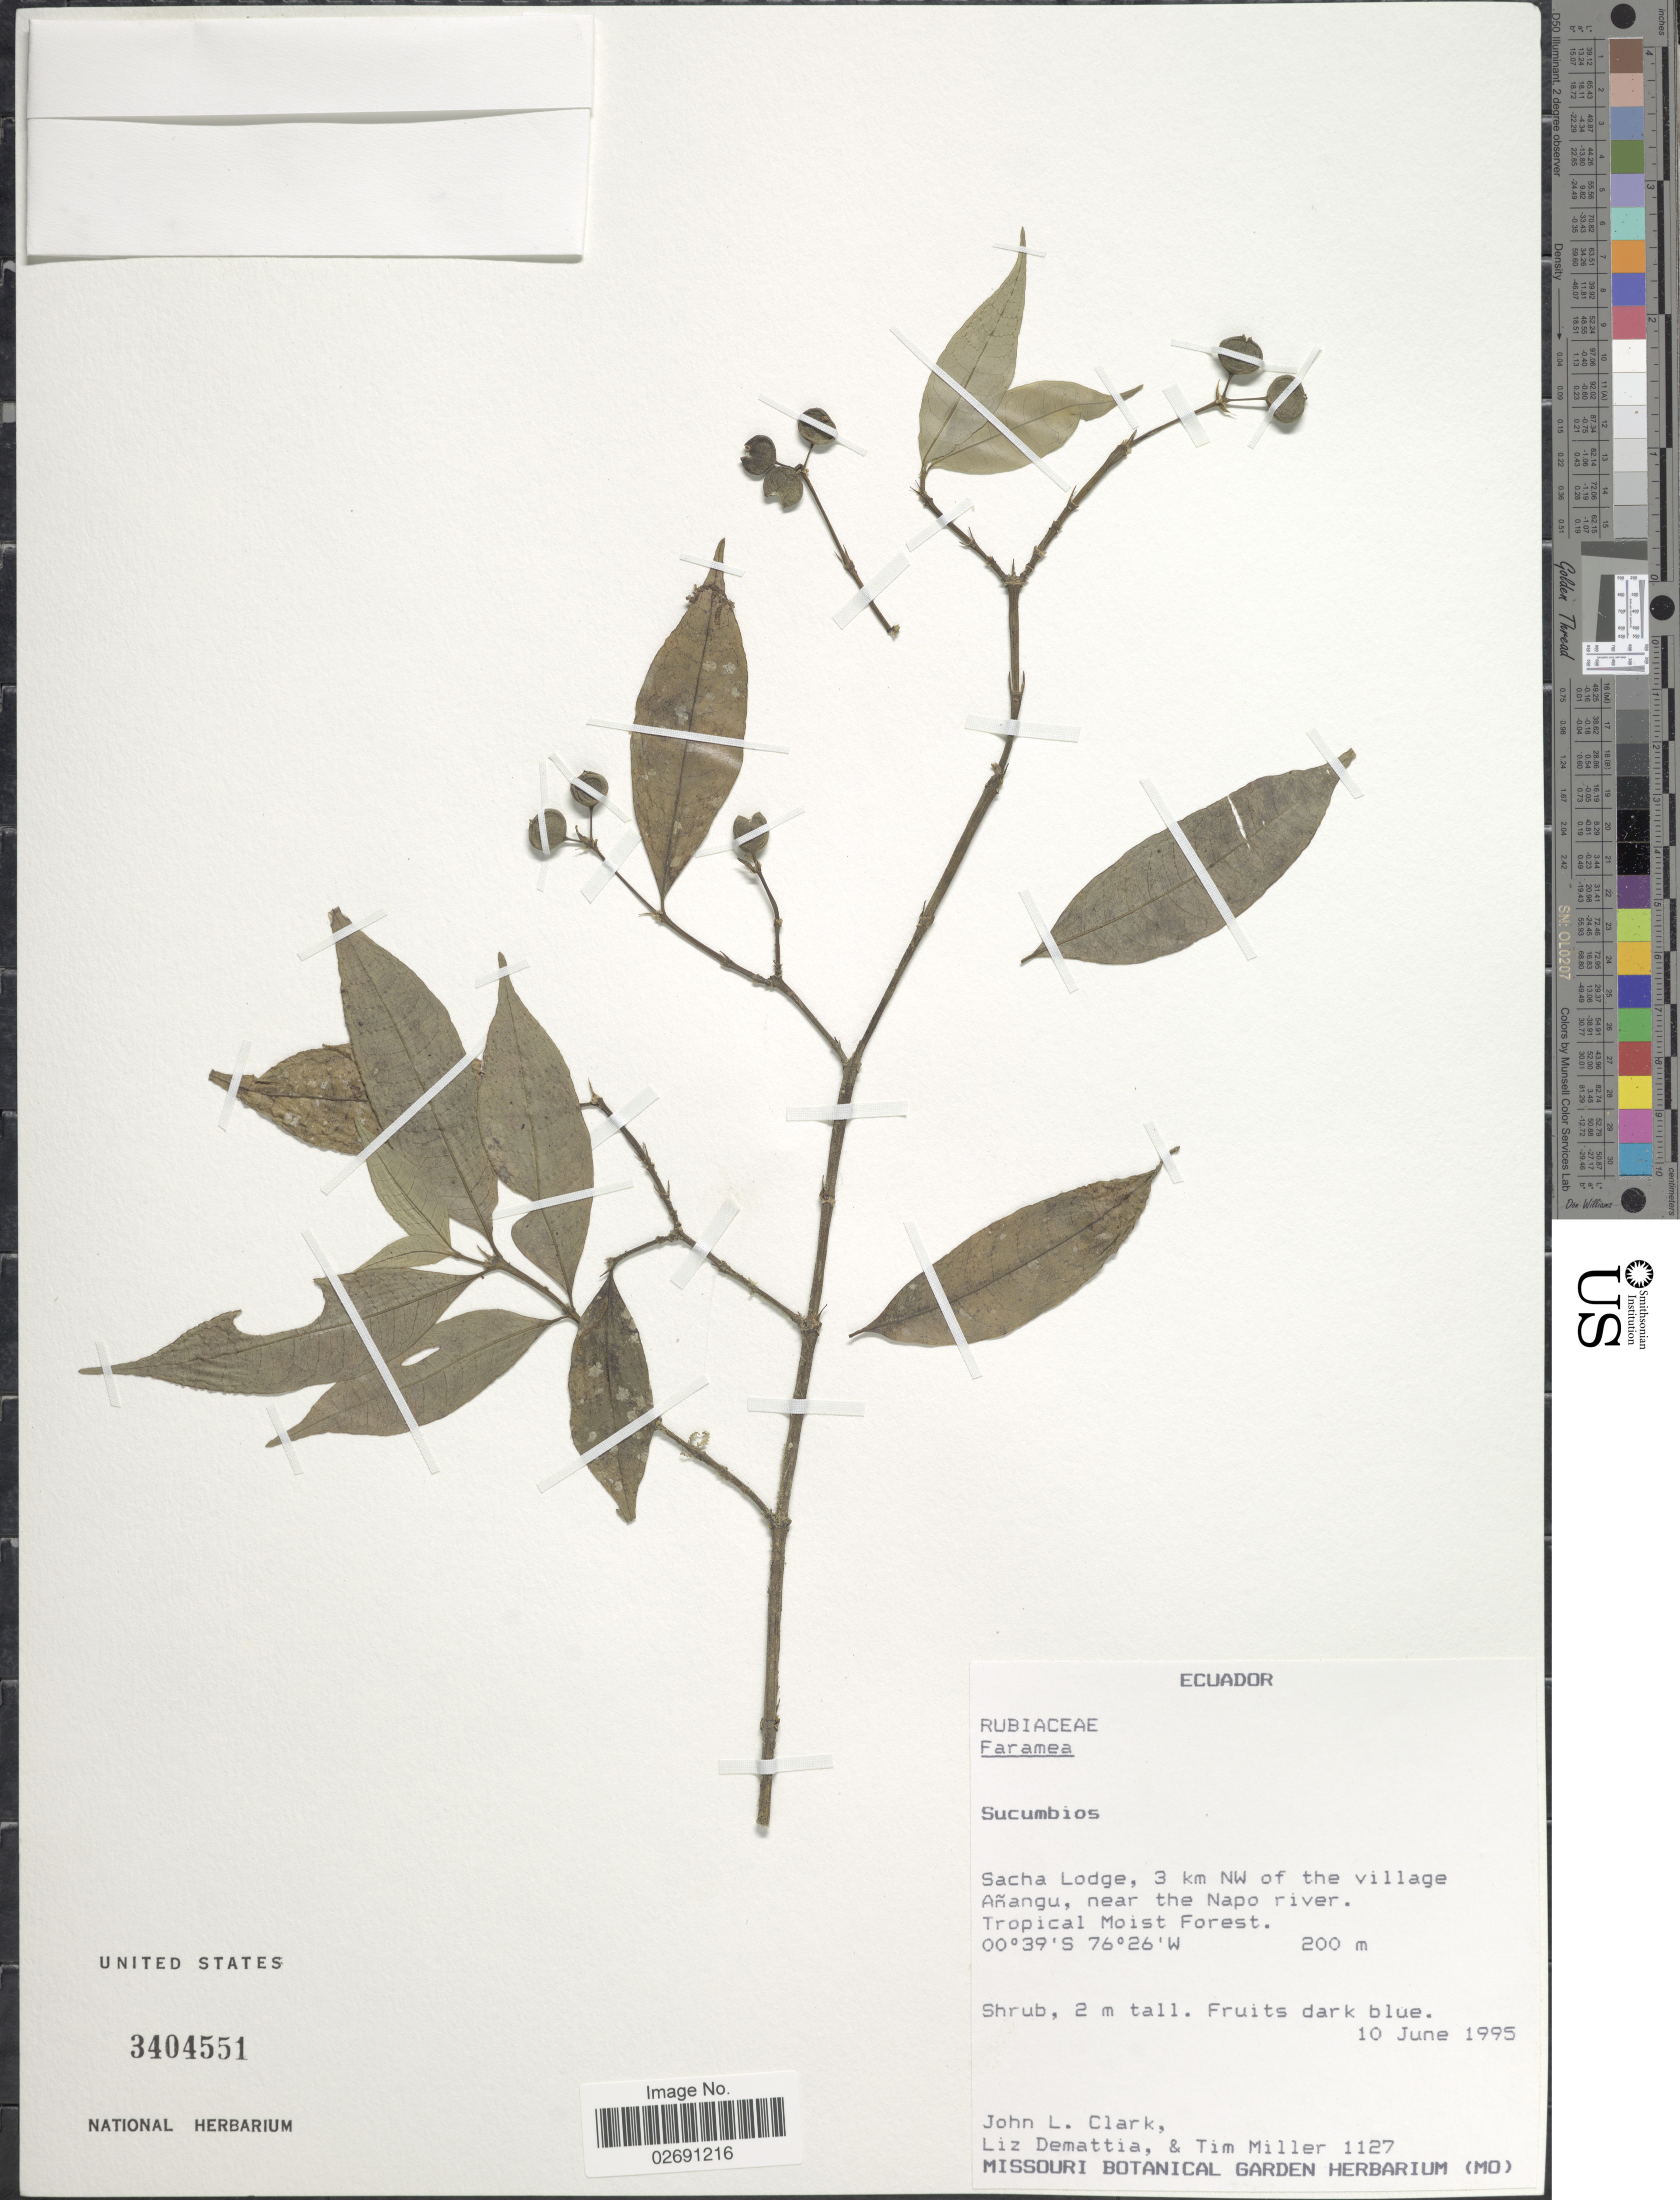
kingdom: Plantae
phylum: Tracheophyta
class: Magnoliopsida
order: Gentianales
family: Rubiaceae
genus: Faramea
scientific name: Faramea sp.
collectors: J. L. Clark, L. Demattia & T. Miller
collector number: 1127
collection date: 1995-06-10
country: Ecuador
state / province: Sucumbíos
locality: Sacha Lodge, 3 km NW of the village Anangu, near the Napo river, Tropical Moist Forest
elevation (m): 200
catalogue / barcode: US 3404551